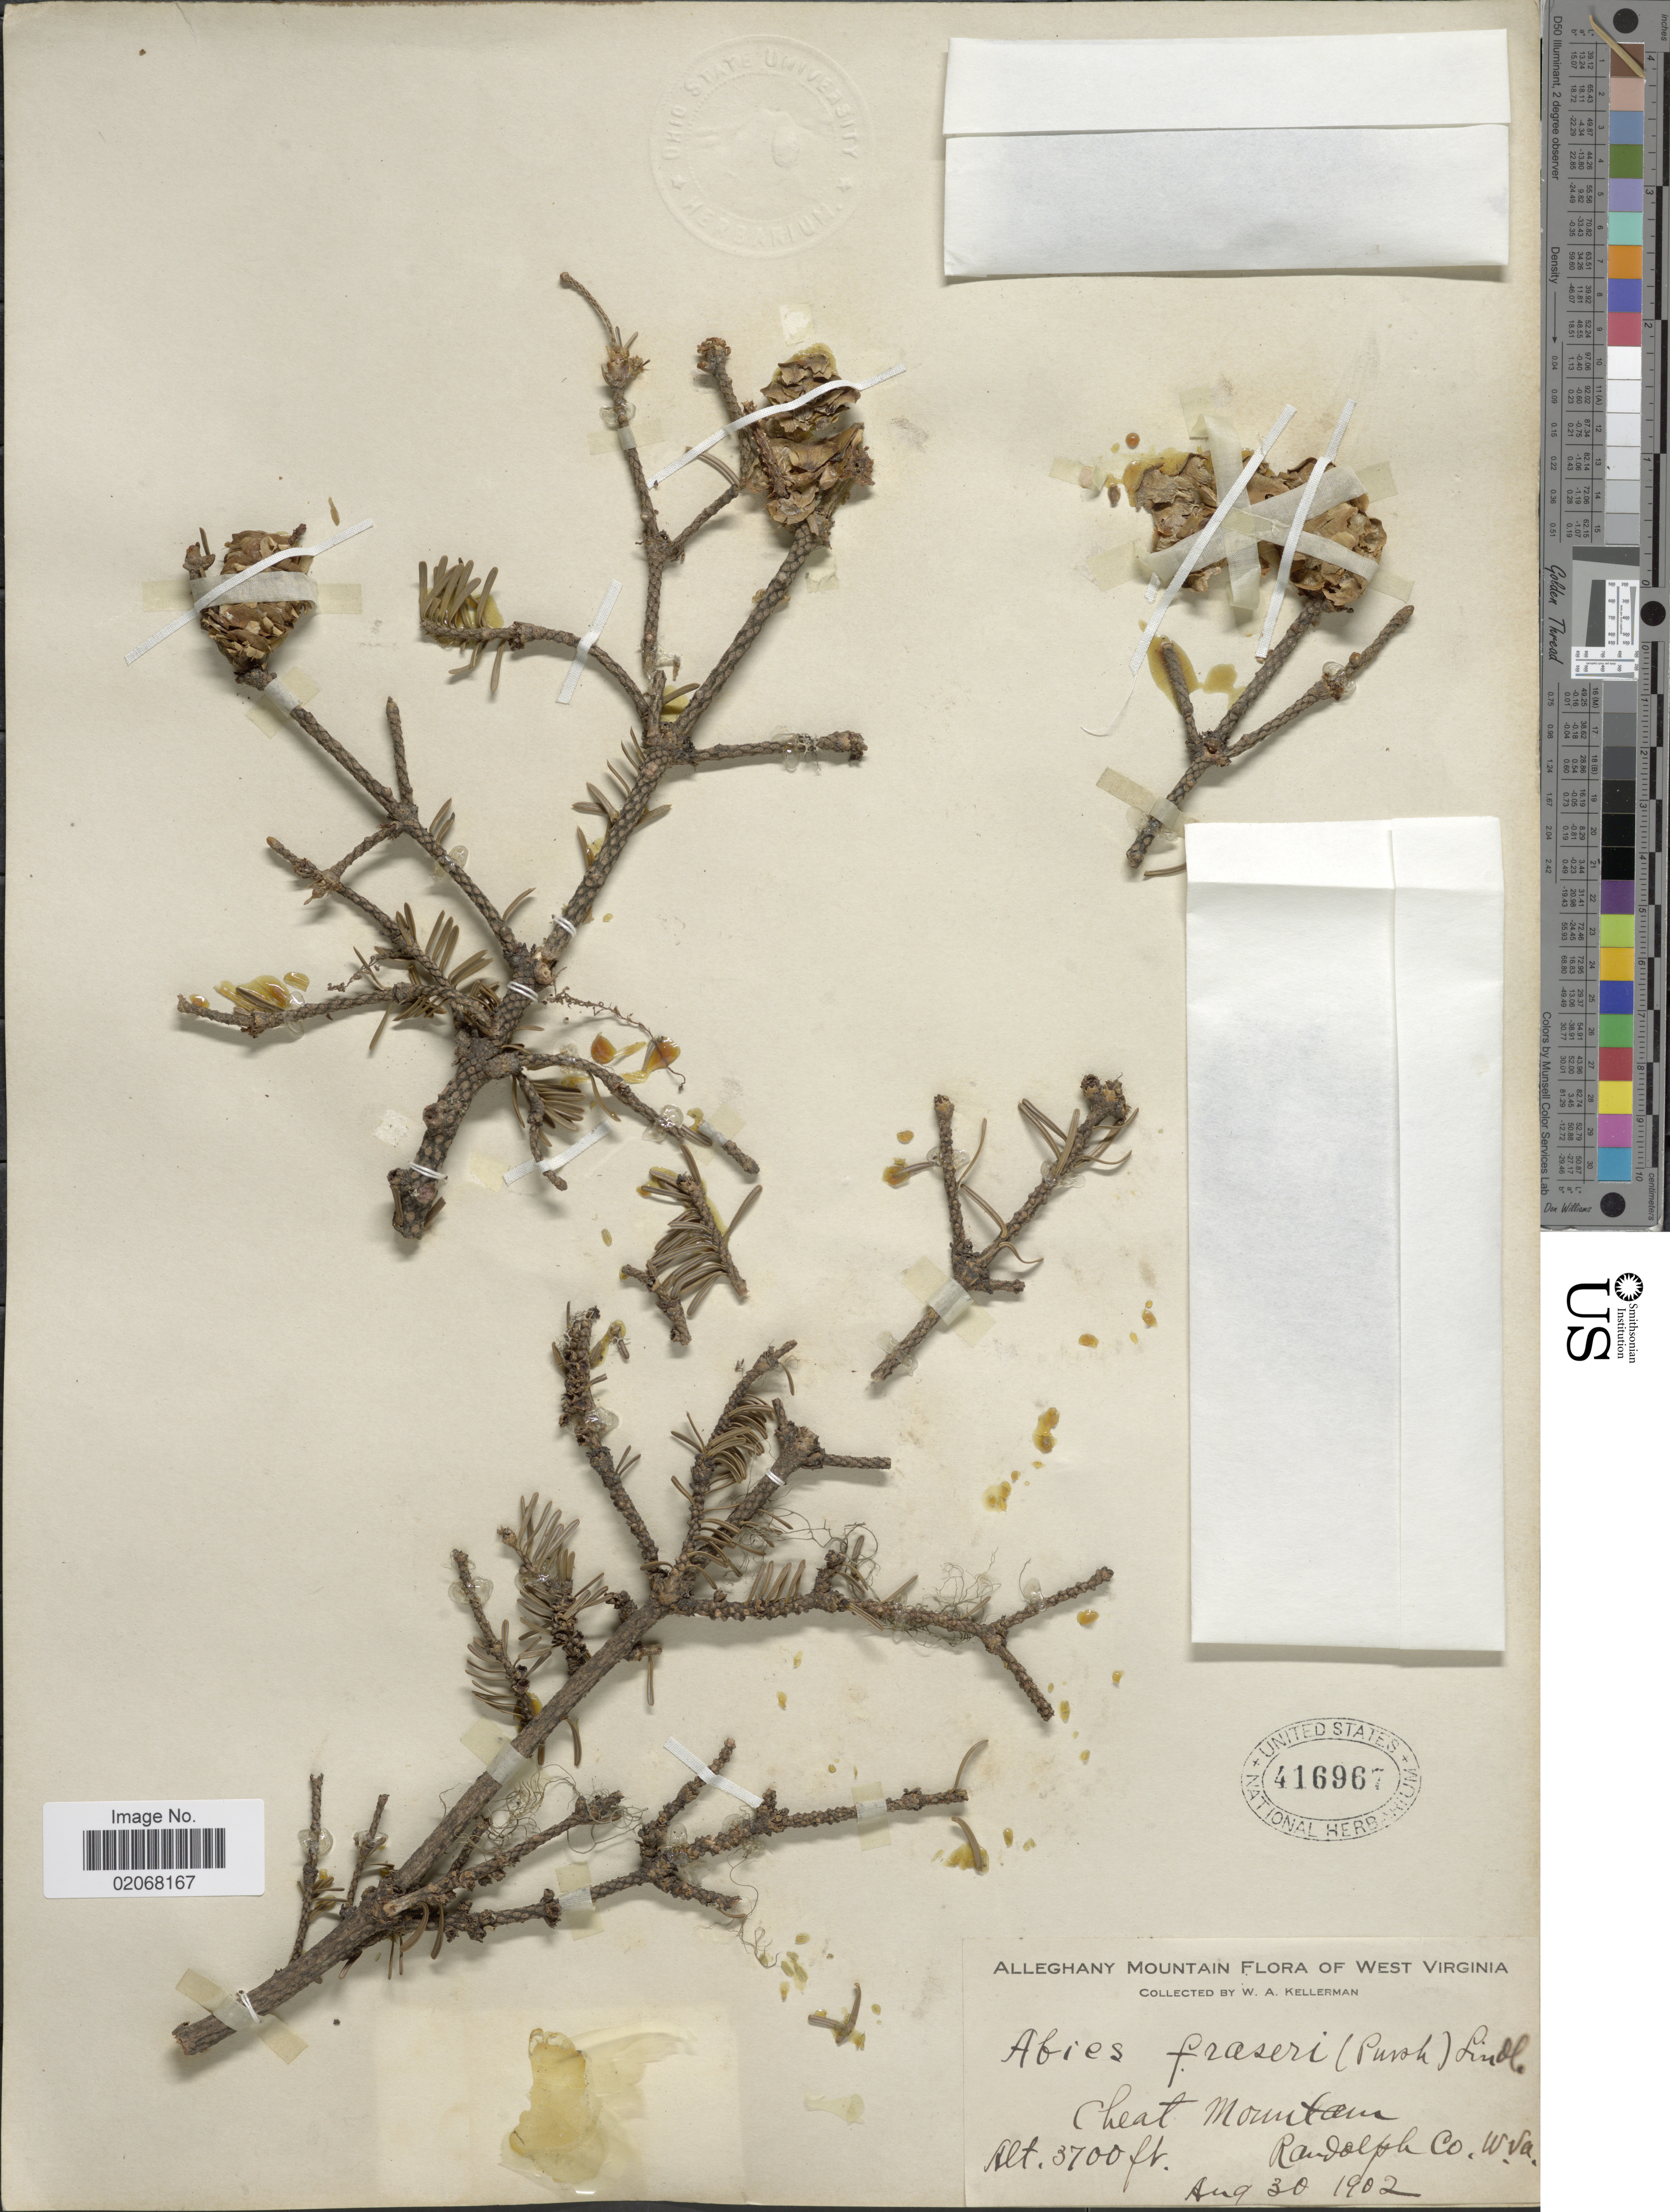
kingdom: Plantae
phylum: Tracheophyta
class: Pinopsida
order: Pinales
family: Pinaceae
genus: Abies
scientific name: Abies fraseri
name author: (Pursh) Poir.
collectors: W. Kellerman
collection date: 1902-08-30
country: United States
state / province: West Virginia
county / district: Randolph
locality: Alleghany Mountain, Cheat Mountain, Randolph Co, W.Va.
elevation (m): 1128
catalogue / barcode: US 416967